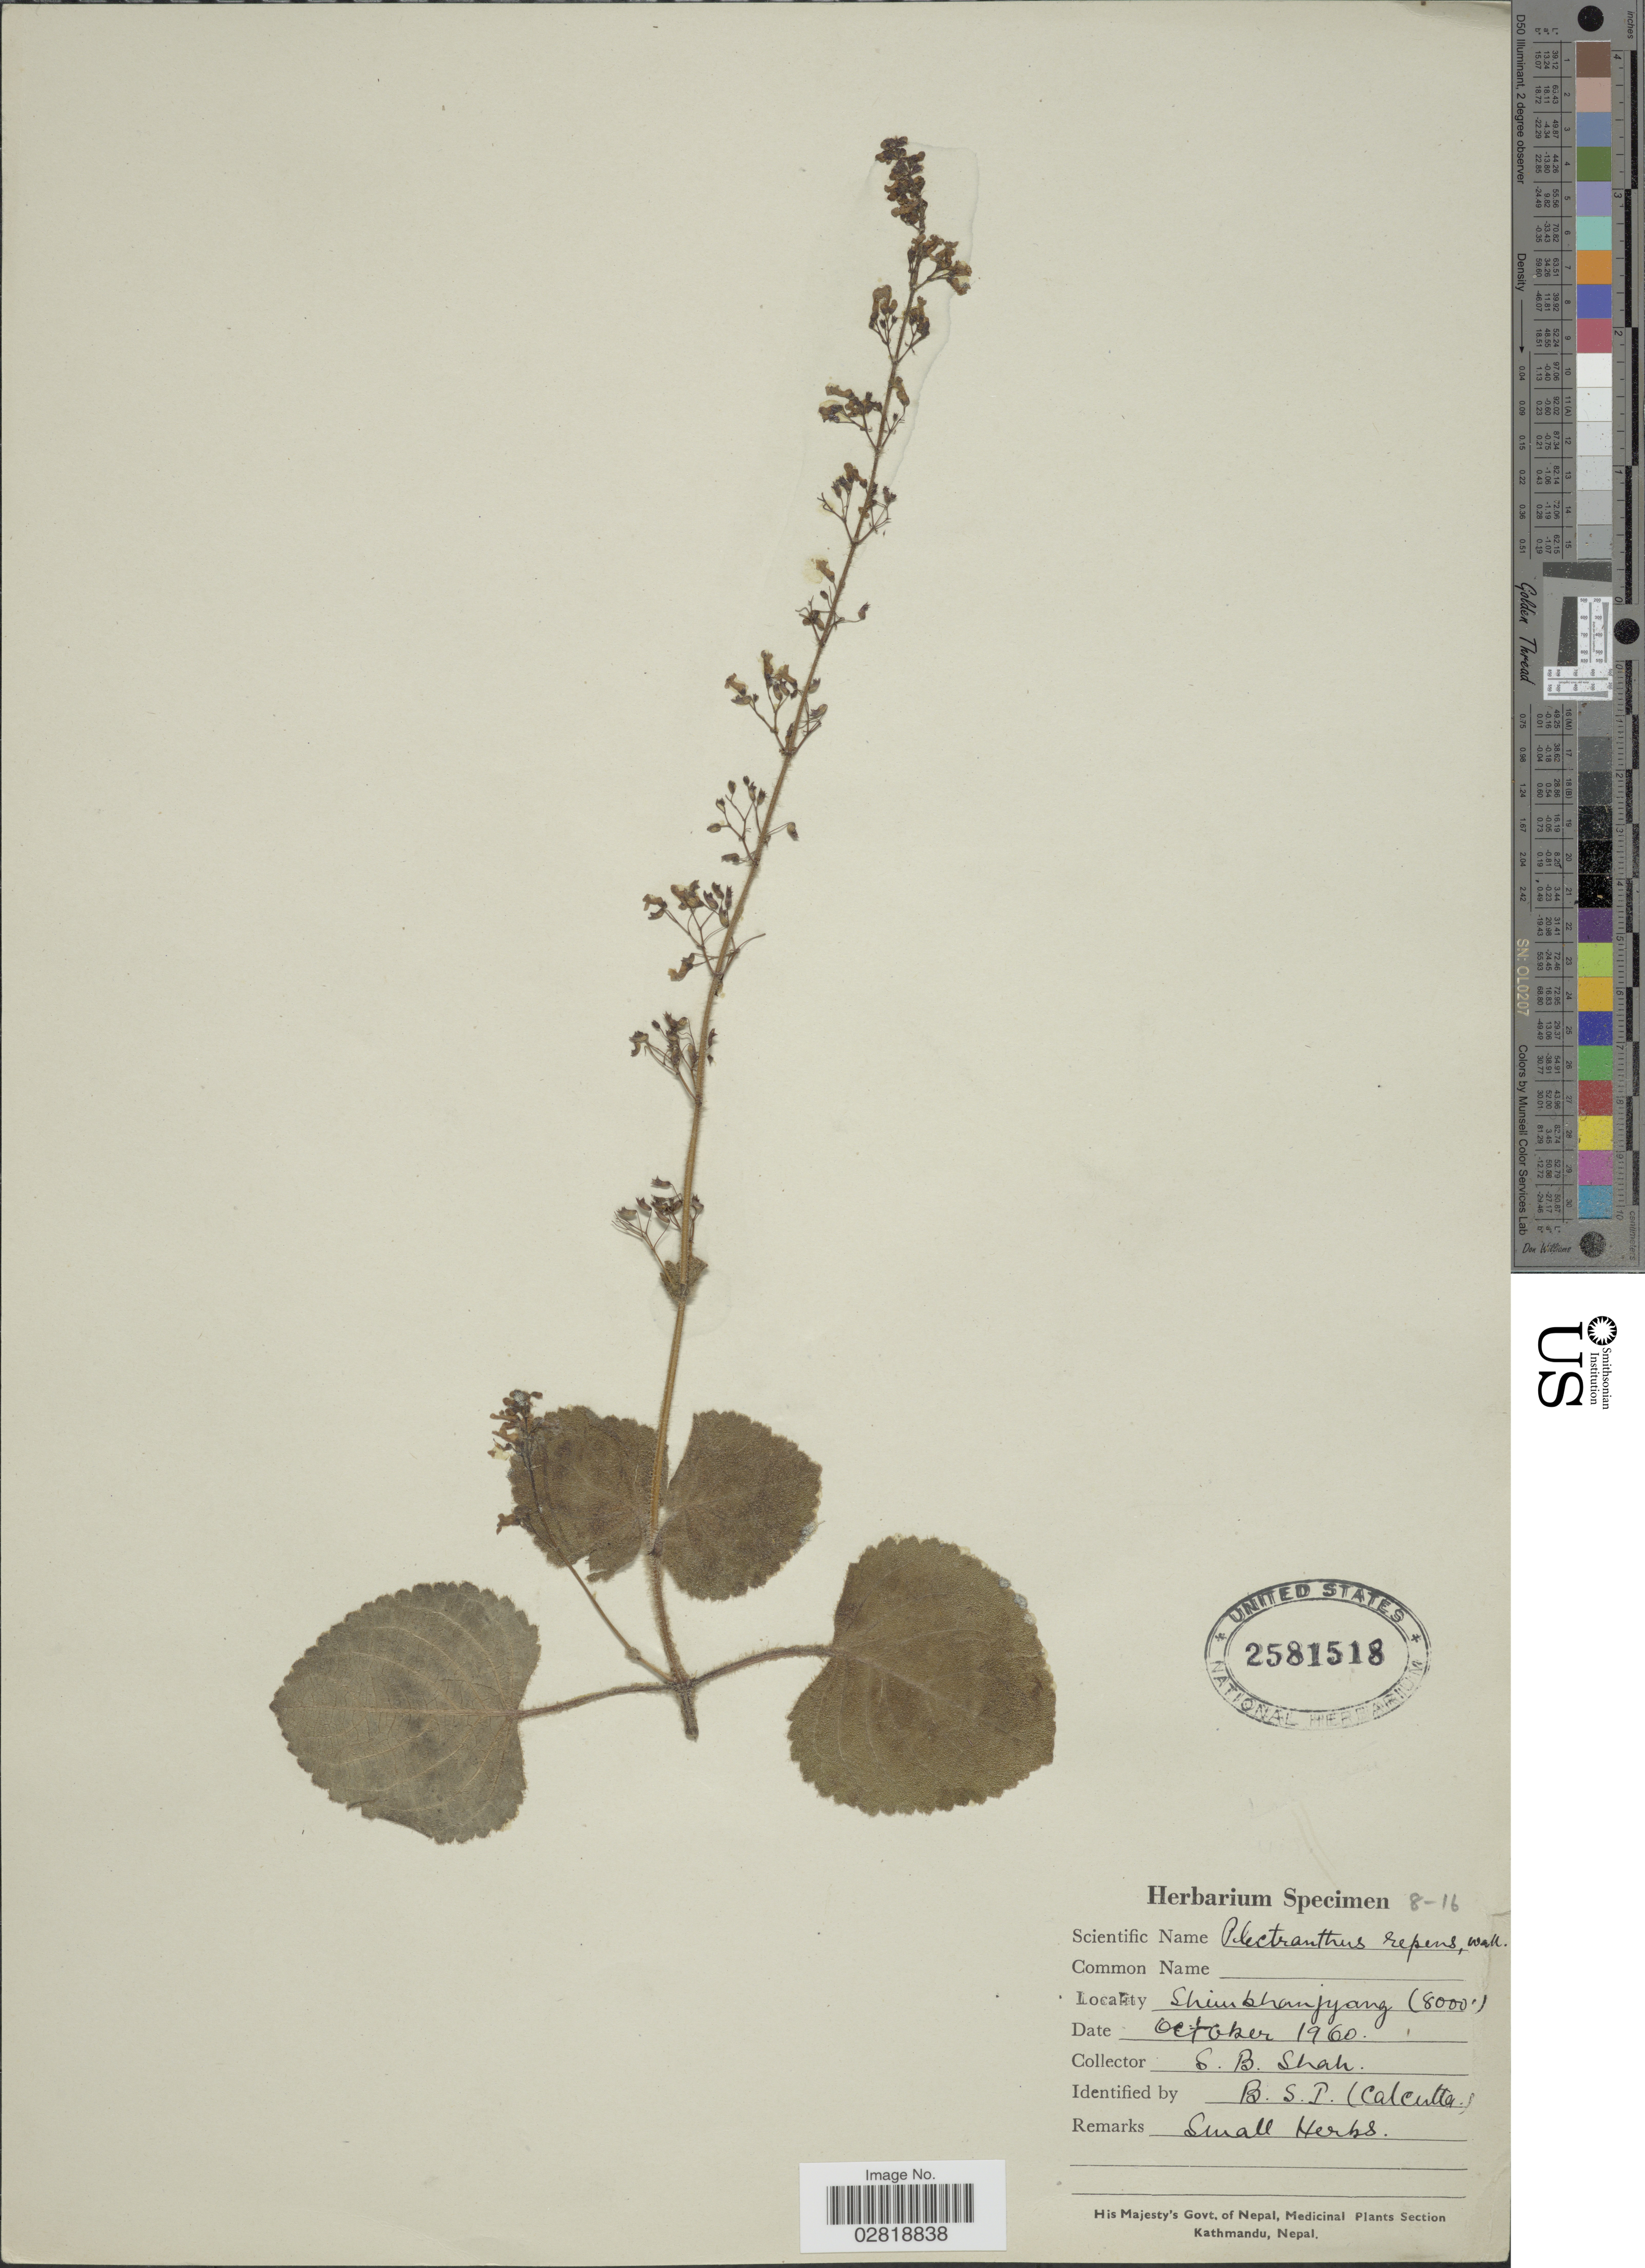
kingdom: Plantae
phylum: Tracheophyta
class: Magnoliopsida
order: Lamiales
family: Lamiaceae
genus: Isodon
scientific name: Isodon repens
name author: (Wall. ex Benth.) Murata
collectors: S. Shah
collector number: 8-16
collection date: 1960-10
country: Nepal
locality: Shimbhanjyang.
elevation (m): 2438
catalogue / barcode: US 2581518